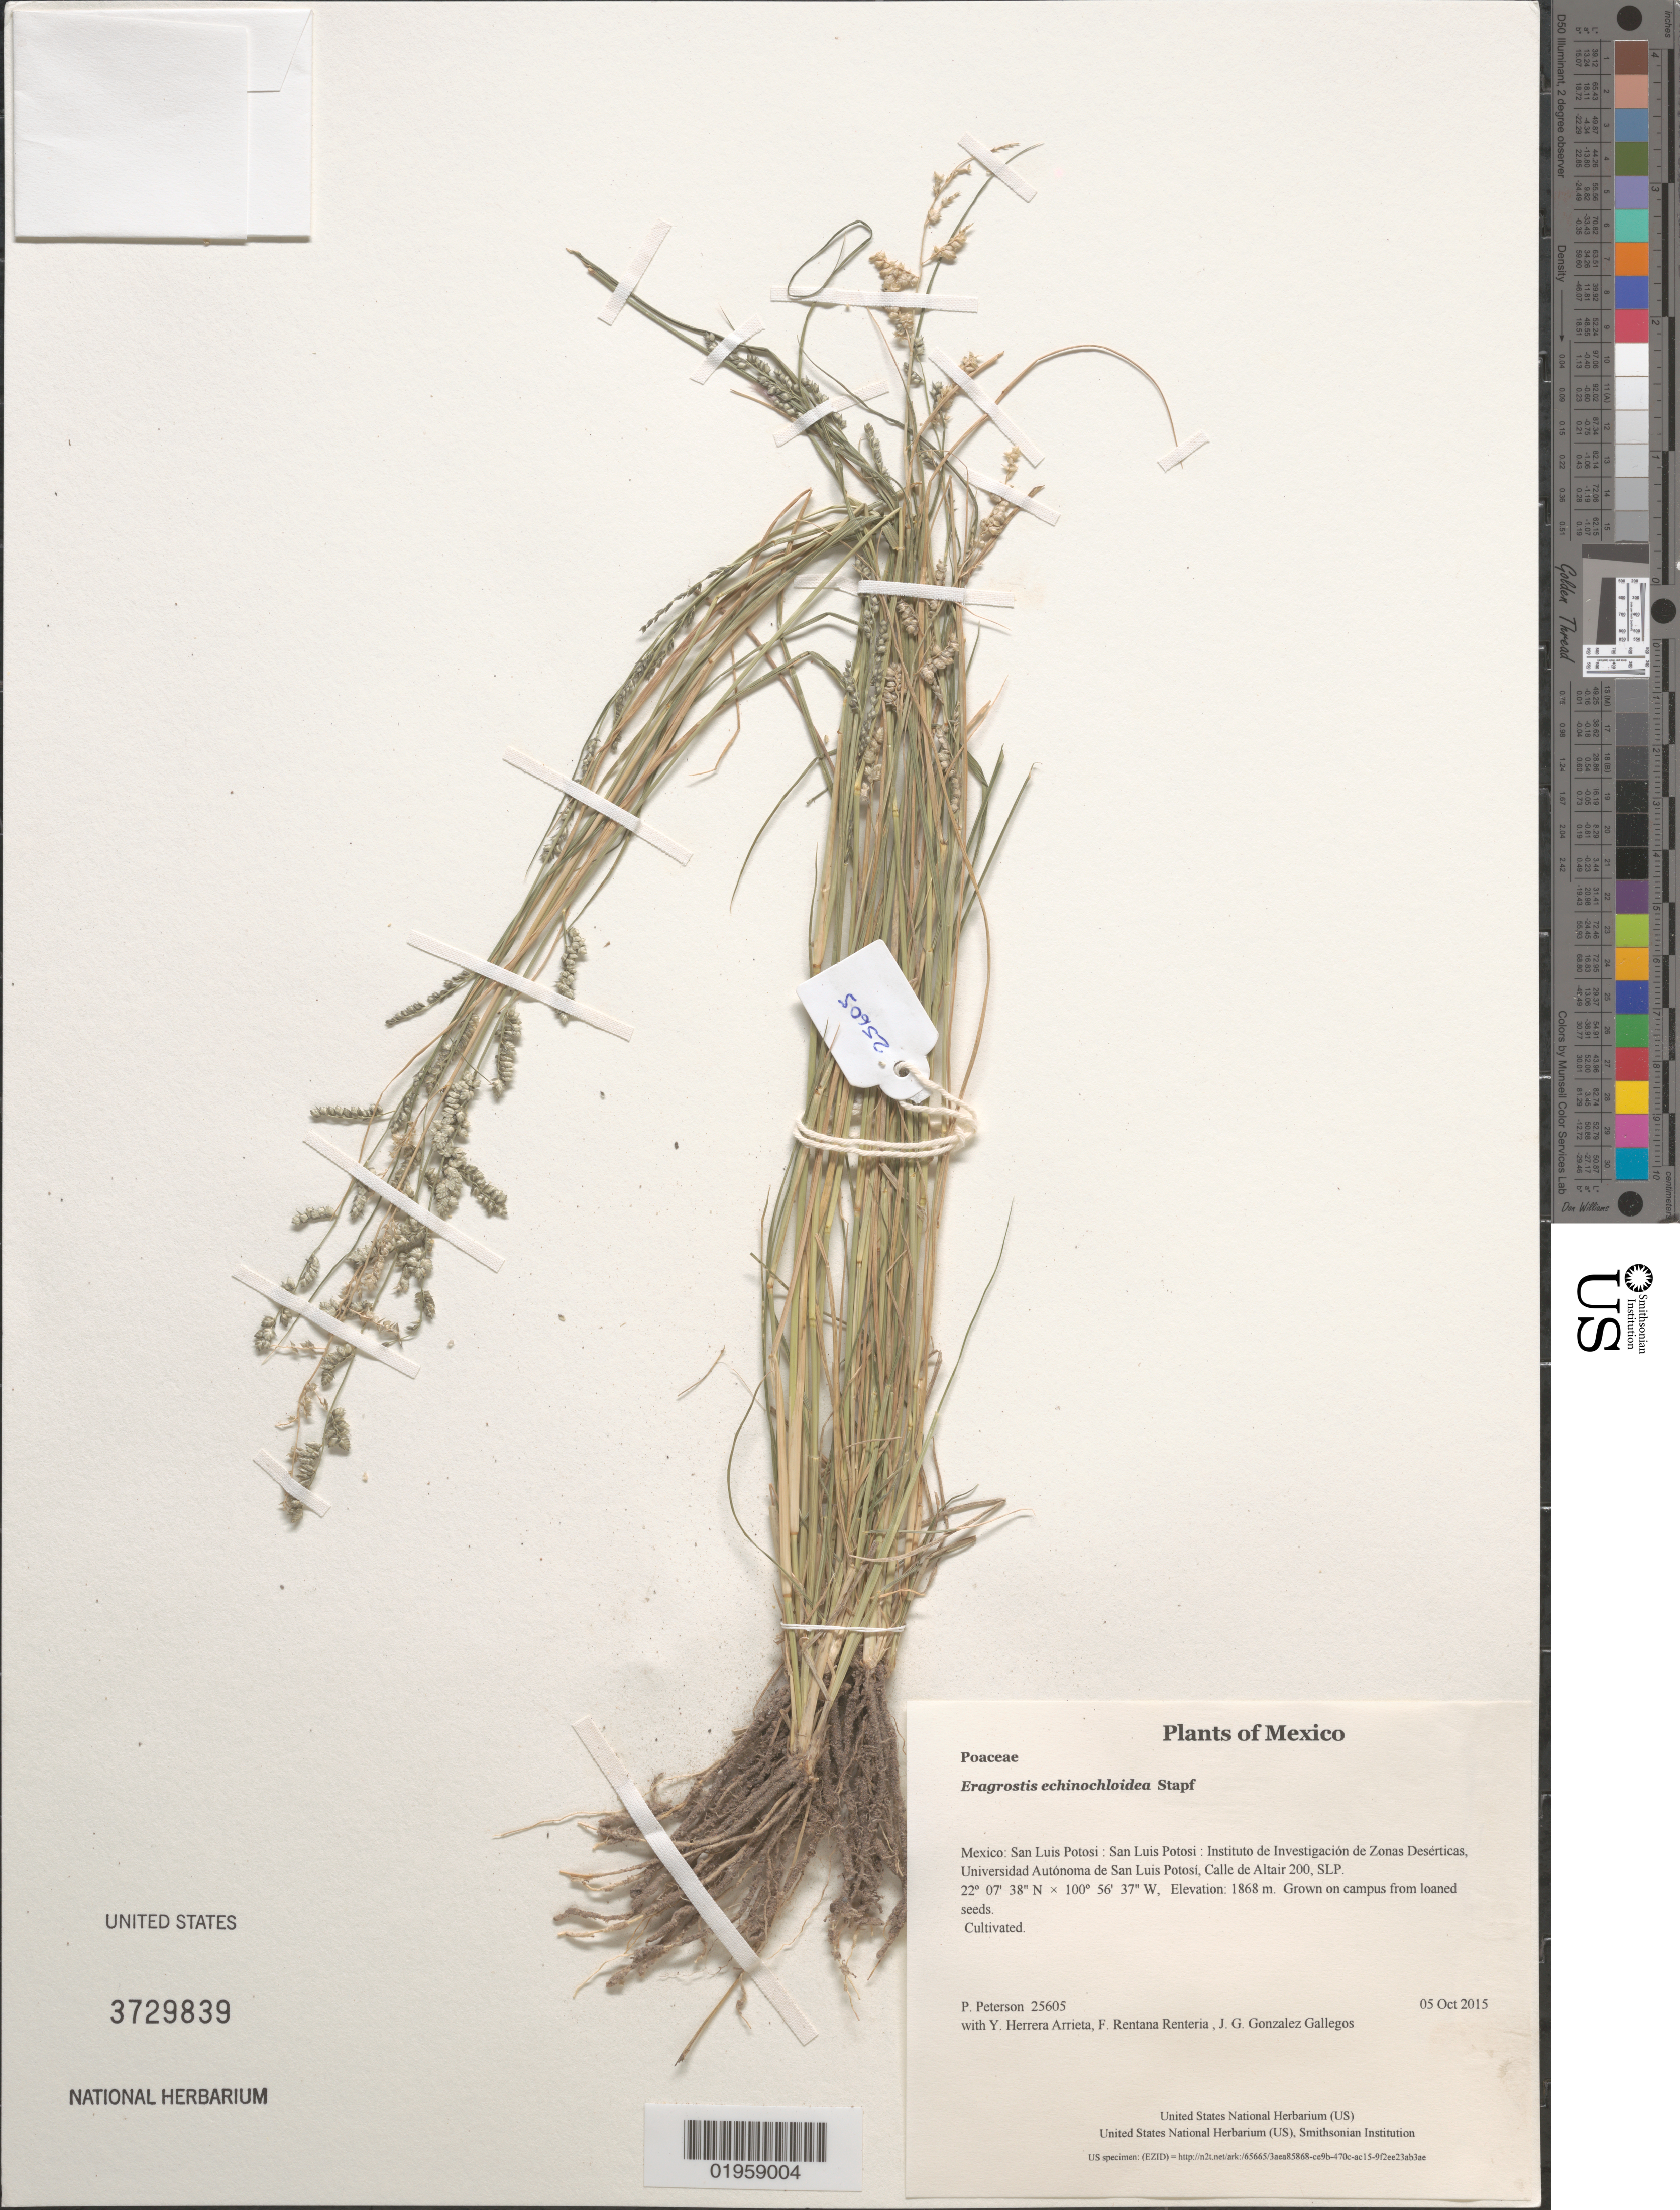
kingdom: Plantae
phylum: Tracheophyta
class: Liliopsida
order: Poales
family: Poaceae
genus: Eragrostis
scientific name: Eragrostis echinochloidea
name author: Stapf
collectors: P. M. Peterson, Y. Herrera Arrieta, F. Rentana Renteria & J. G. Gonzalez Gallegos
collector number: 25605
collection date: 2015-10-05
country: Mexico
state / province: San Luis Potosi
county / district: San Luis Potosi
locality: Instituto de Investigación de Zonas Desérticas, Universidad Autónoma de San Luis Potosí, Calle de Altair 200, SLP.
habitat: Grown on campus from loaned seeds.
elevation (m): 1868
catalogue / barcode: US 3729839